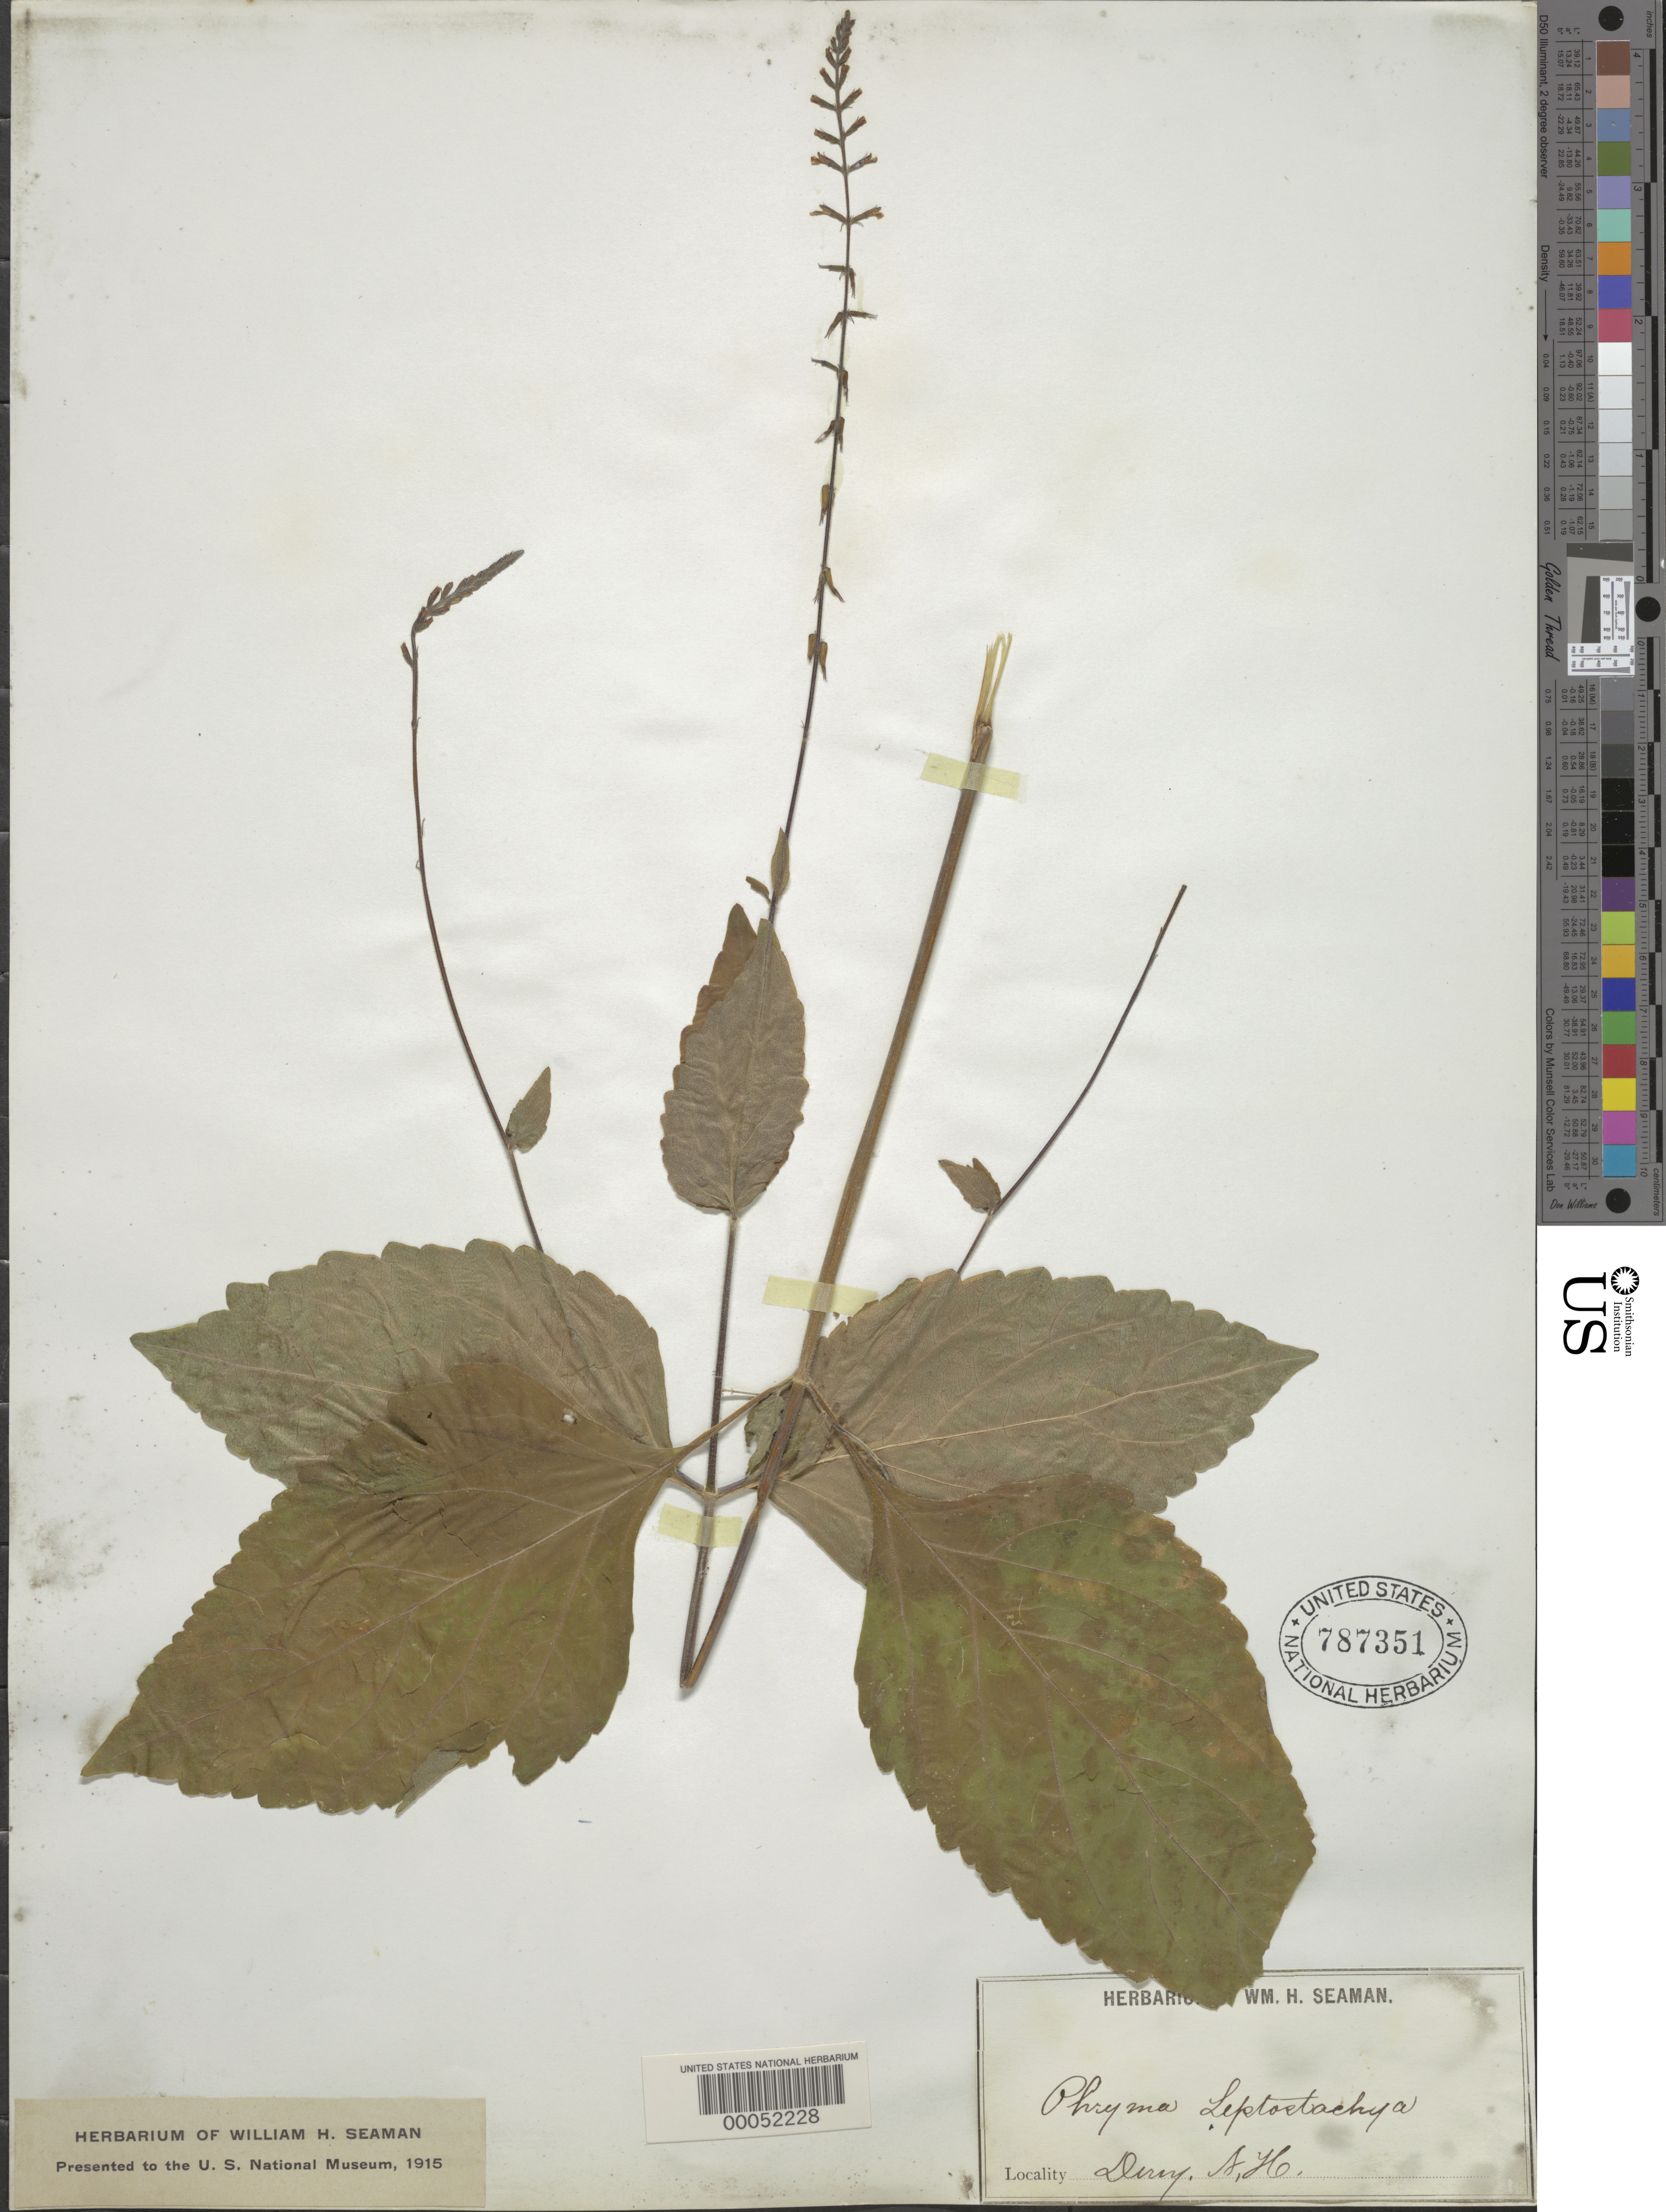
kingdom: Plantae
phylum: Tracheophyta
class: Magnoliopsida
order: Lamiales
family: Phrymaceae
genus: Phryma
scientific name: Phryma leptostachya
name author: L.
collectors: W. Seaman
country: United States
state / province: New Hampshire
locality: Derry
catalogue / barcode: US 787351